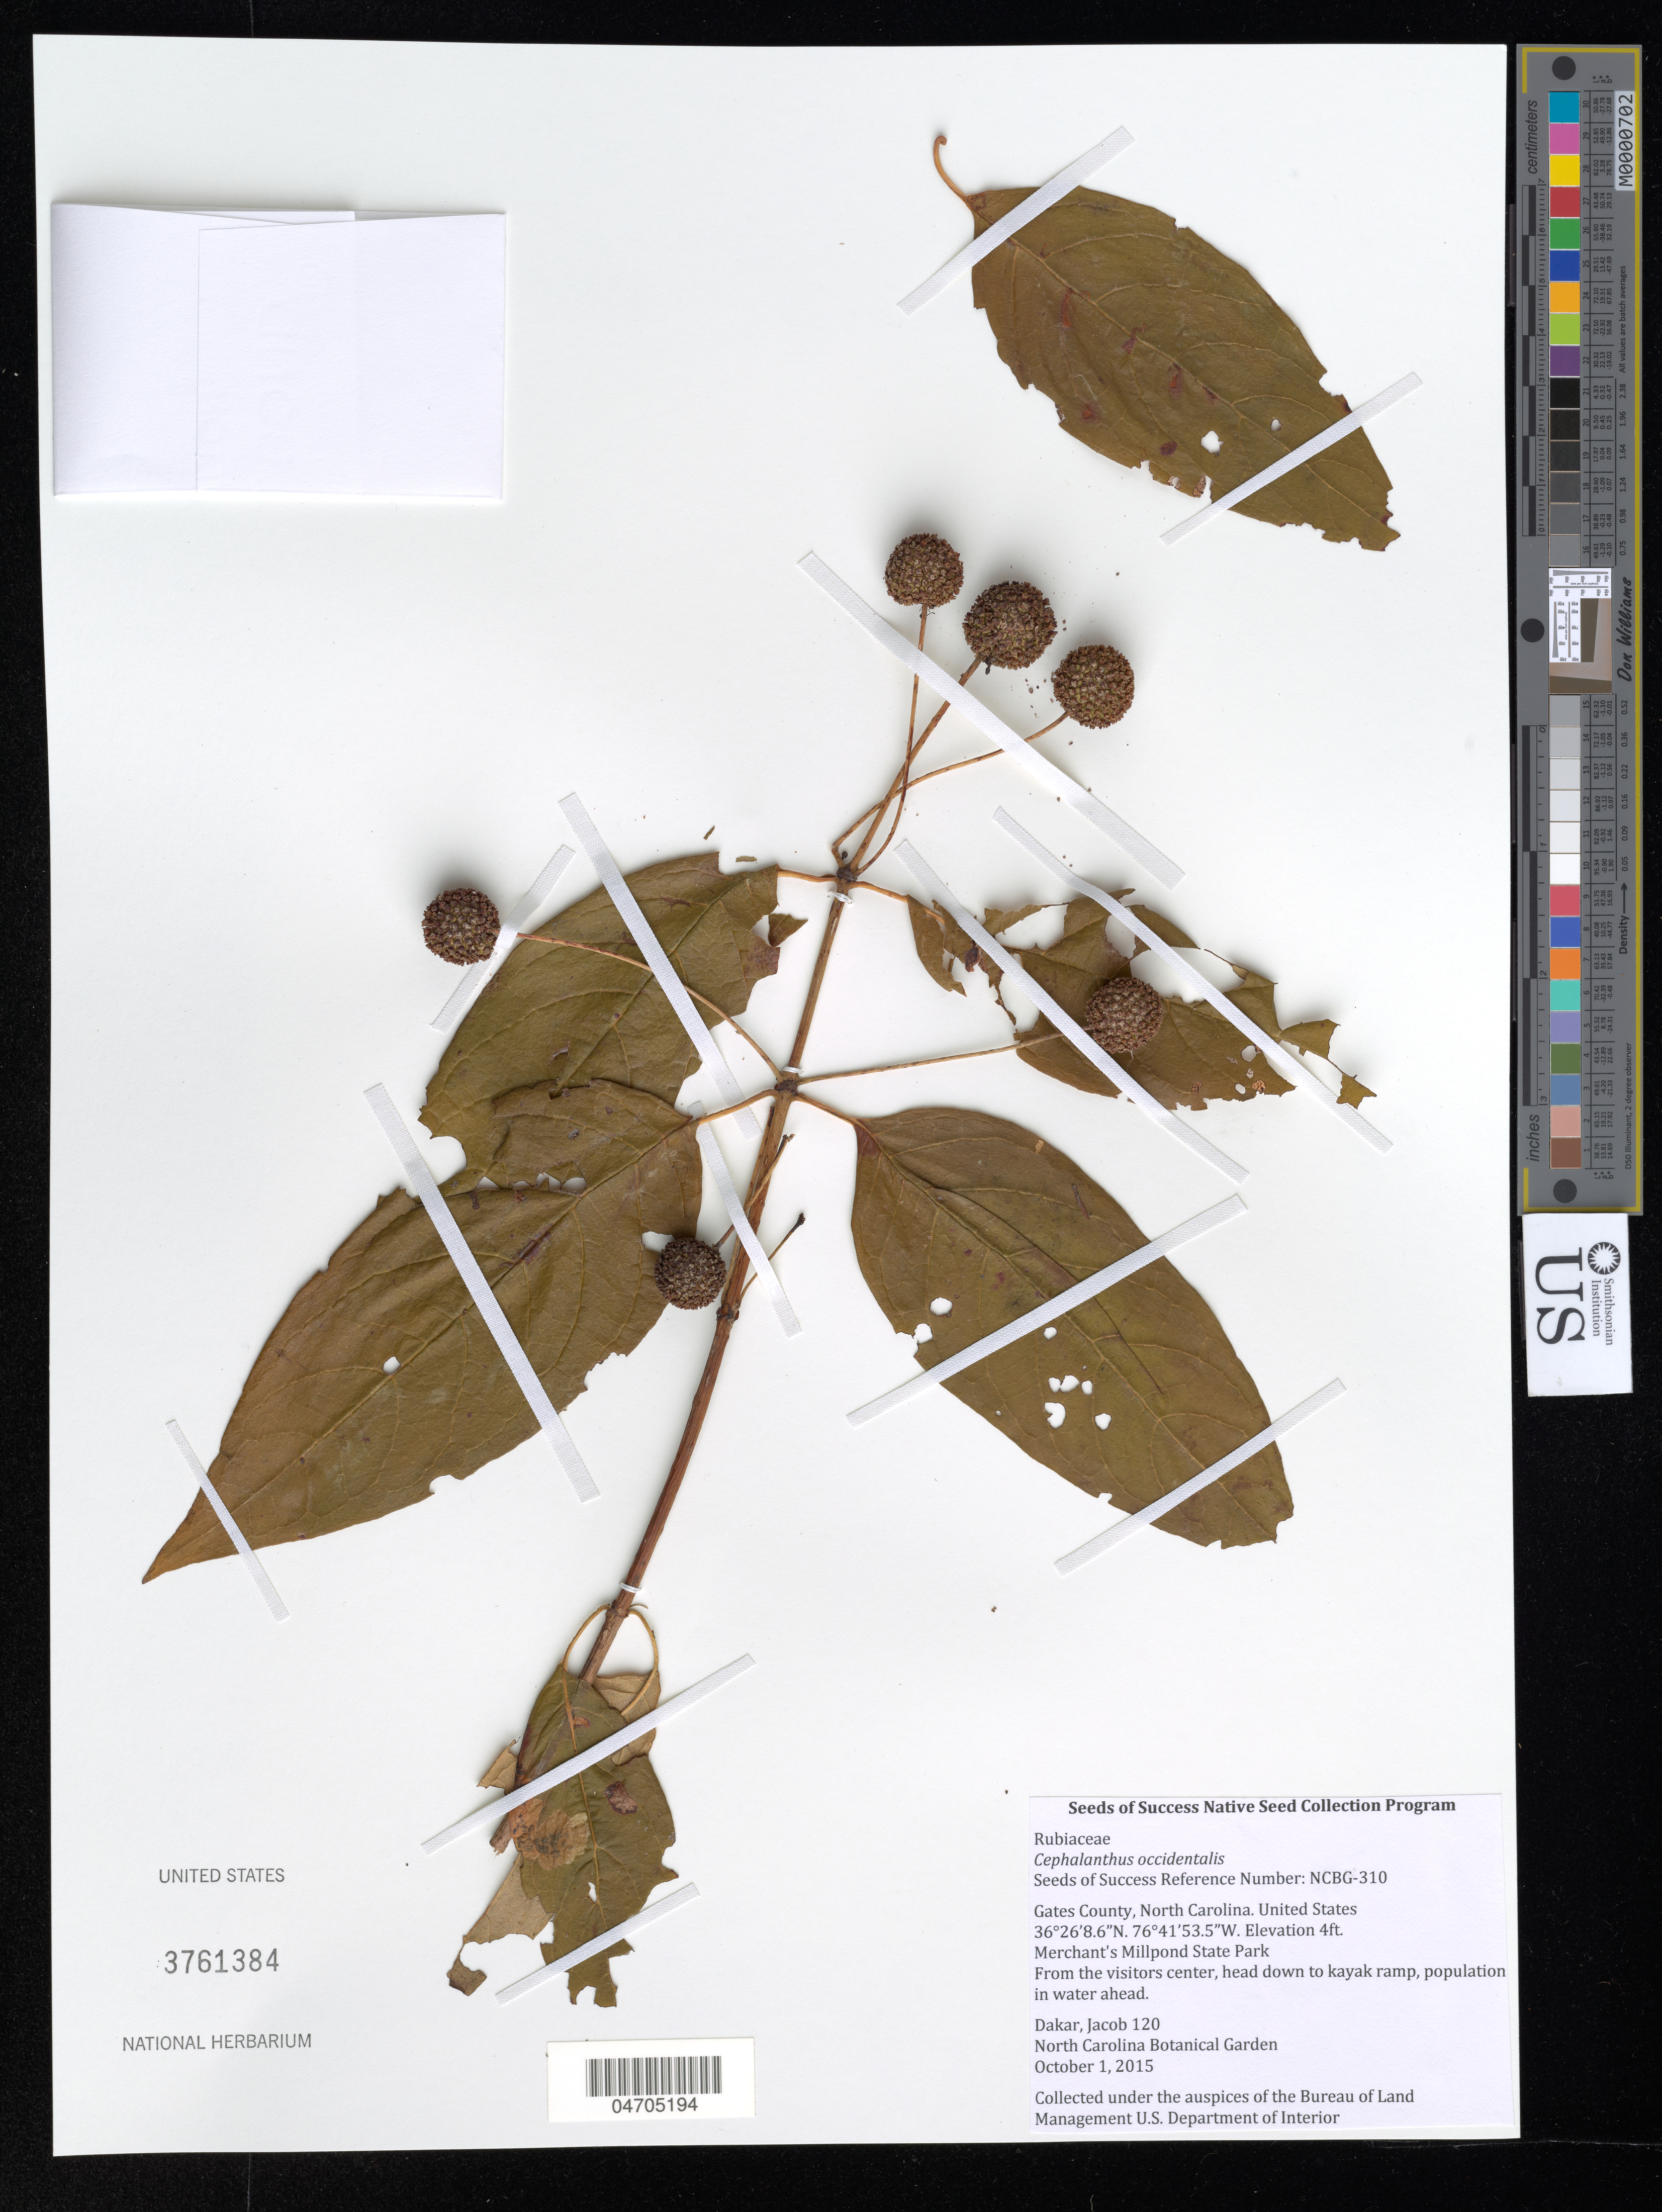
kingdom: Plantae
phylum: Tracheophyta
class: Magnoliopsida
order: Gentianales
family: Rubiaceae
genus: Cephalanthus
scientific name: Cephalanthus occidentalis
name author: L.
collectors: J. Dakar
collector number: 120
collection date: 2015-10-01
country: United States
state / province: North Carolina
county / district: Gates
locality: Gates County. Merchant's Millpond State Park. From the visitors center, head down to kayak ramp, population in water ahead.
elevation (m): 1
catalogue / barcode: US 3761384